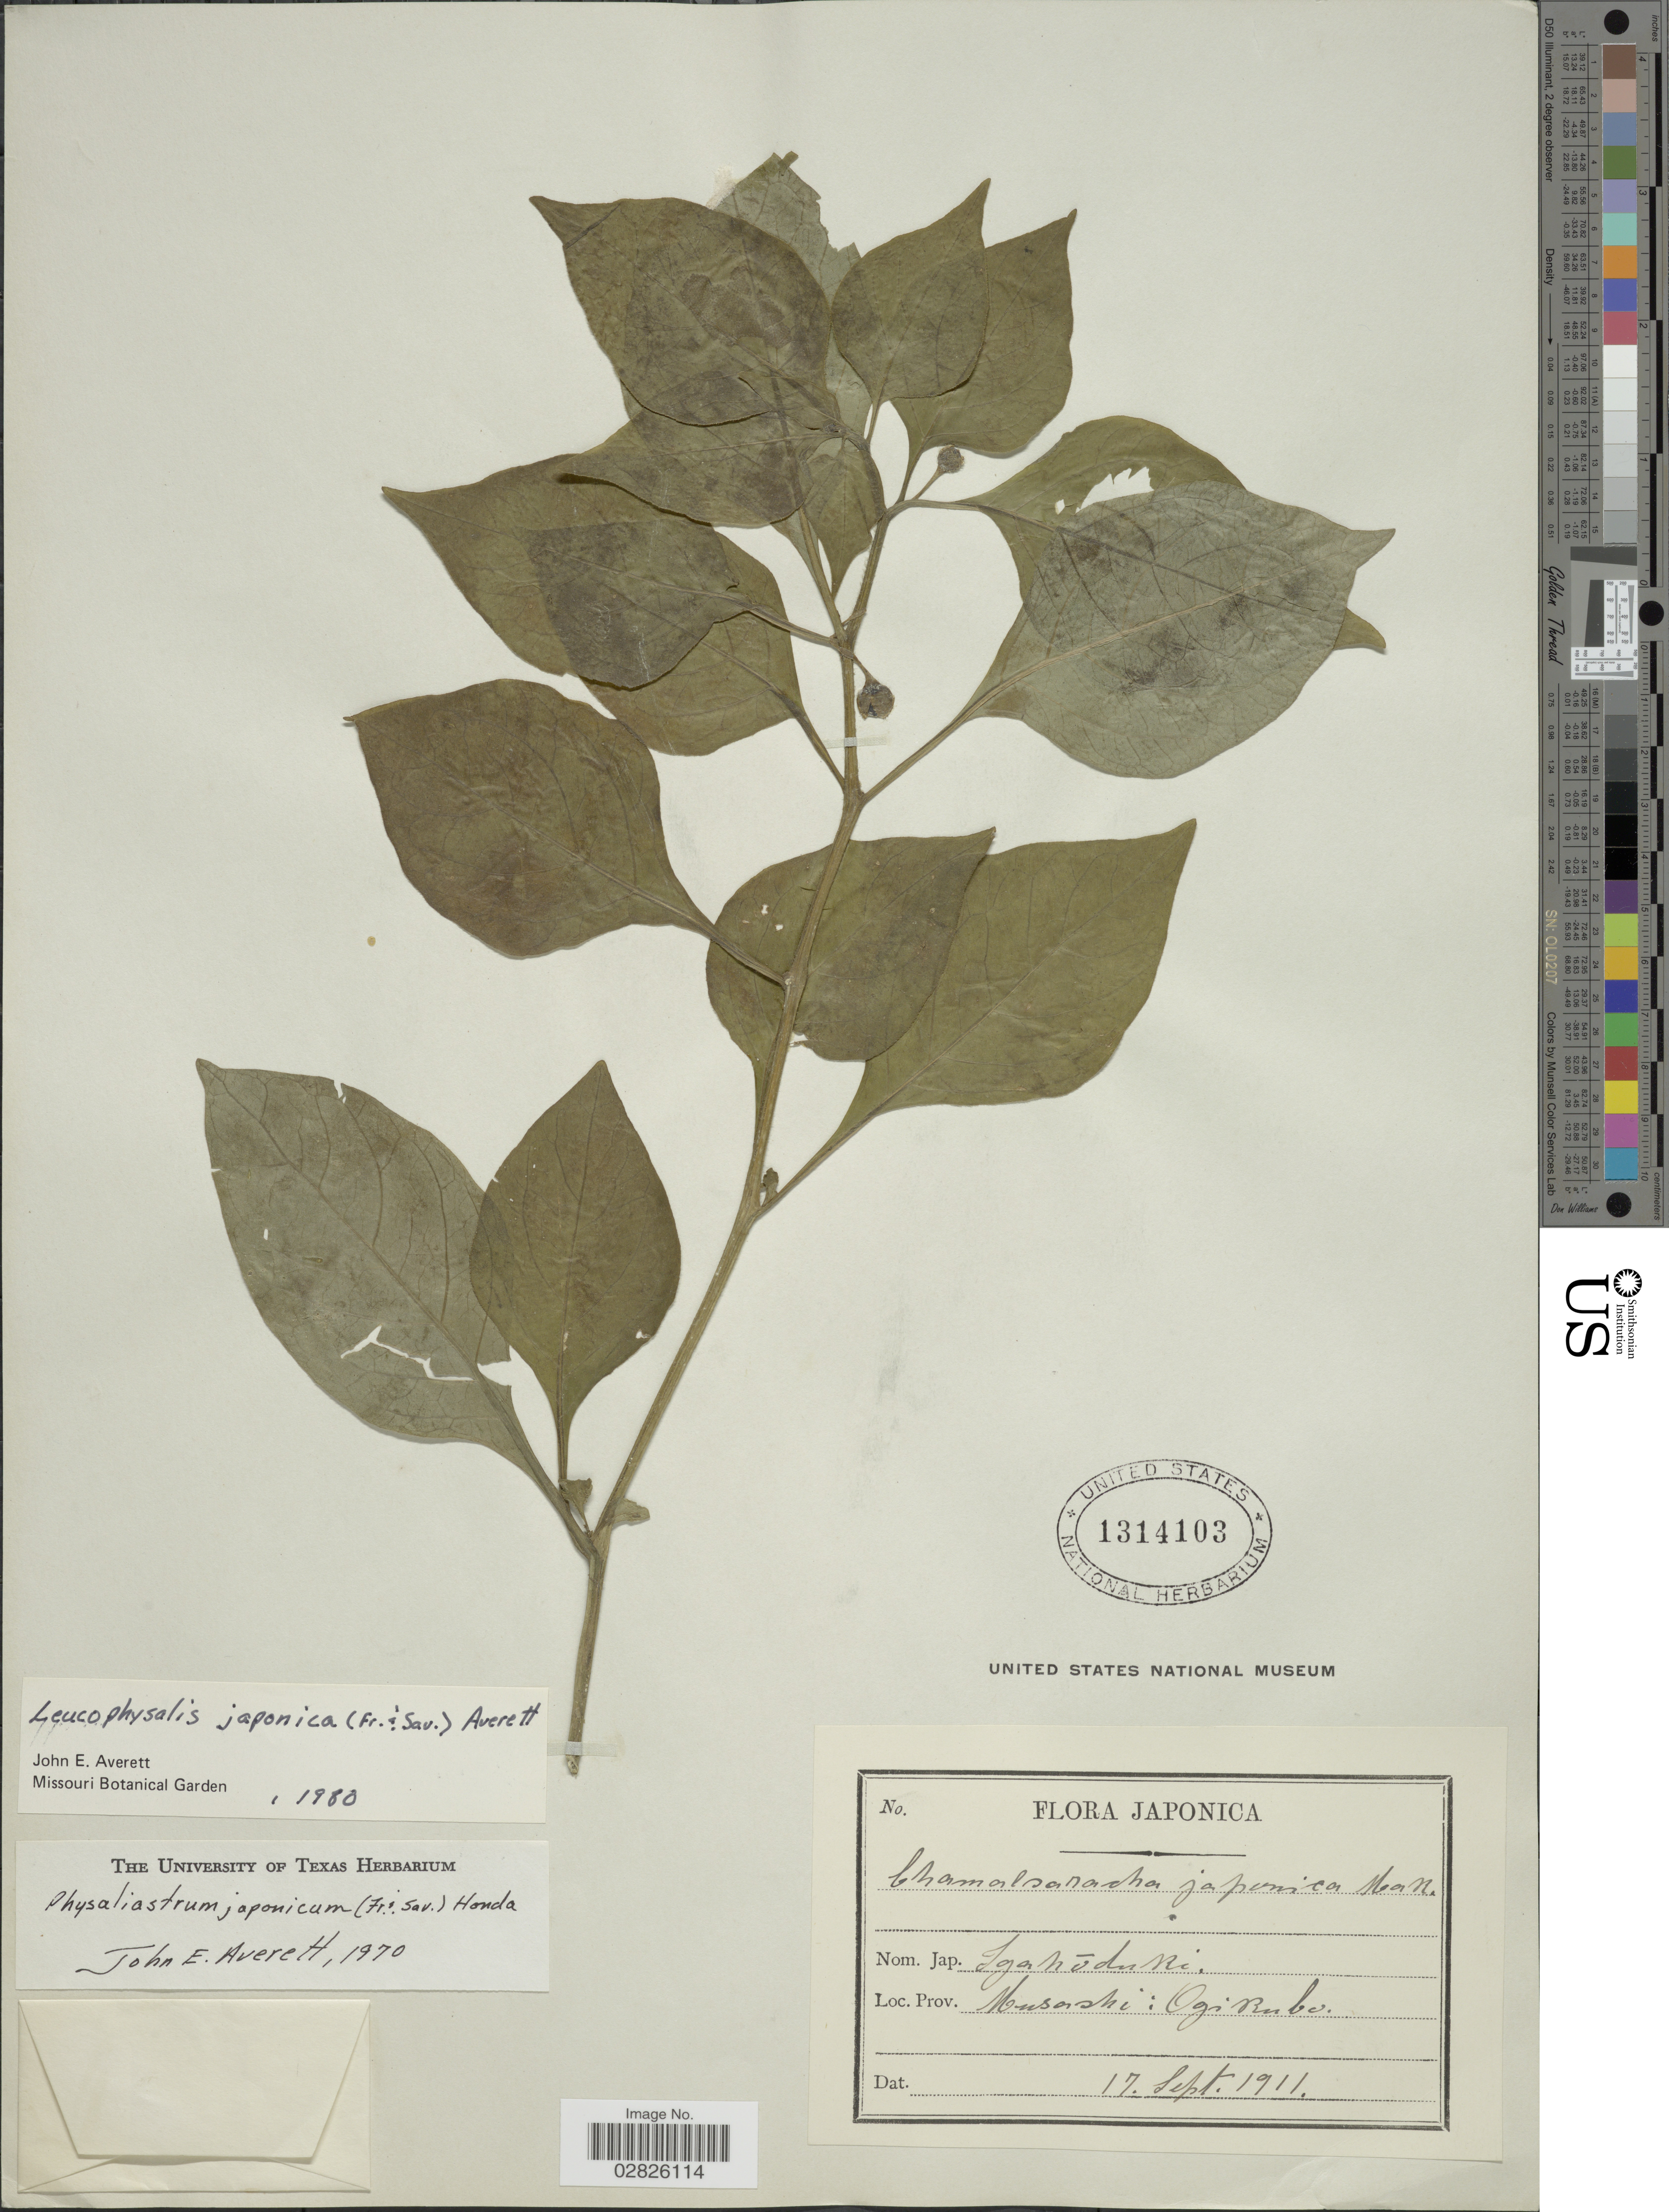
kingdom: Plantae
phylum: Tracheophyta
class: Magnoliopsida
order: Solanales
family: Solanaceae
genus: Leucophysalis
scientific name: Leucophysalis japonica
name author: (Franch. & Sav.) Averett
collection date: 1911-09-17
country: Japan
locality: Musashi: Ogikubo.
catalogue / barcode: US 1314103